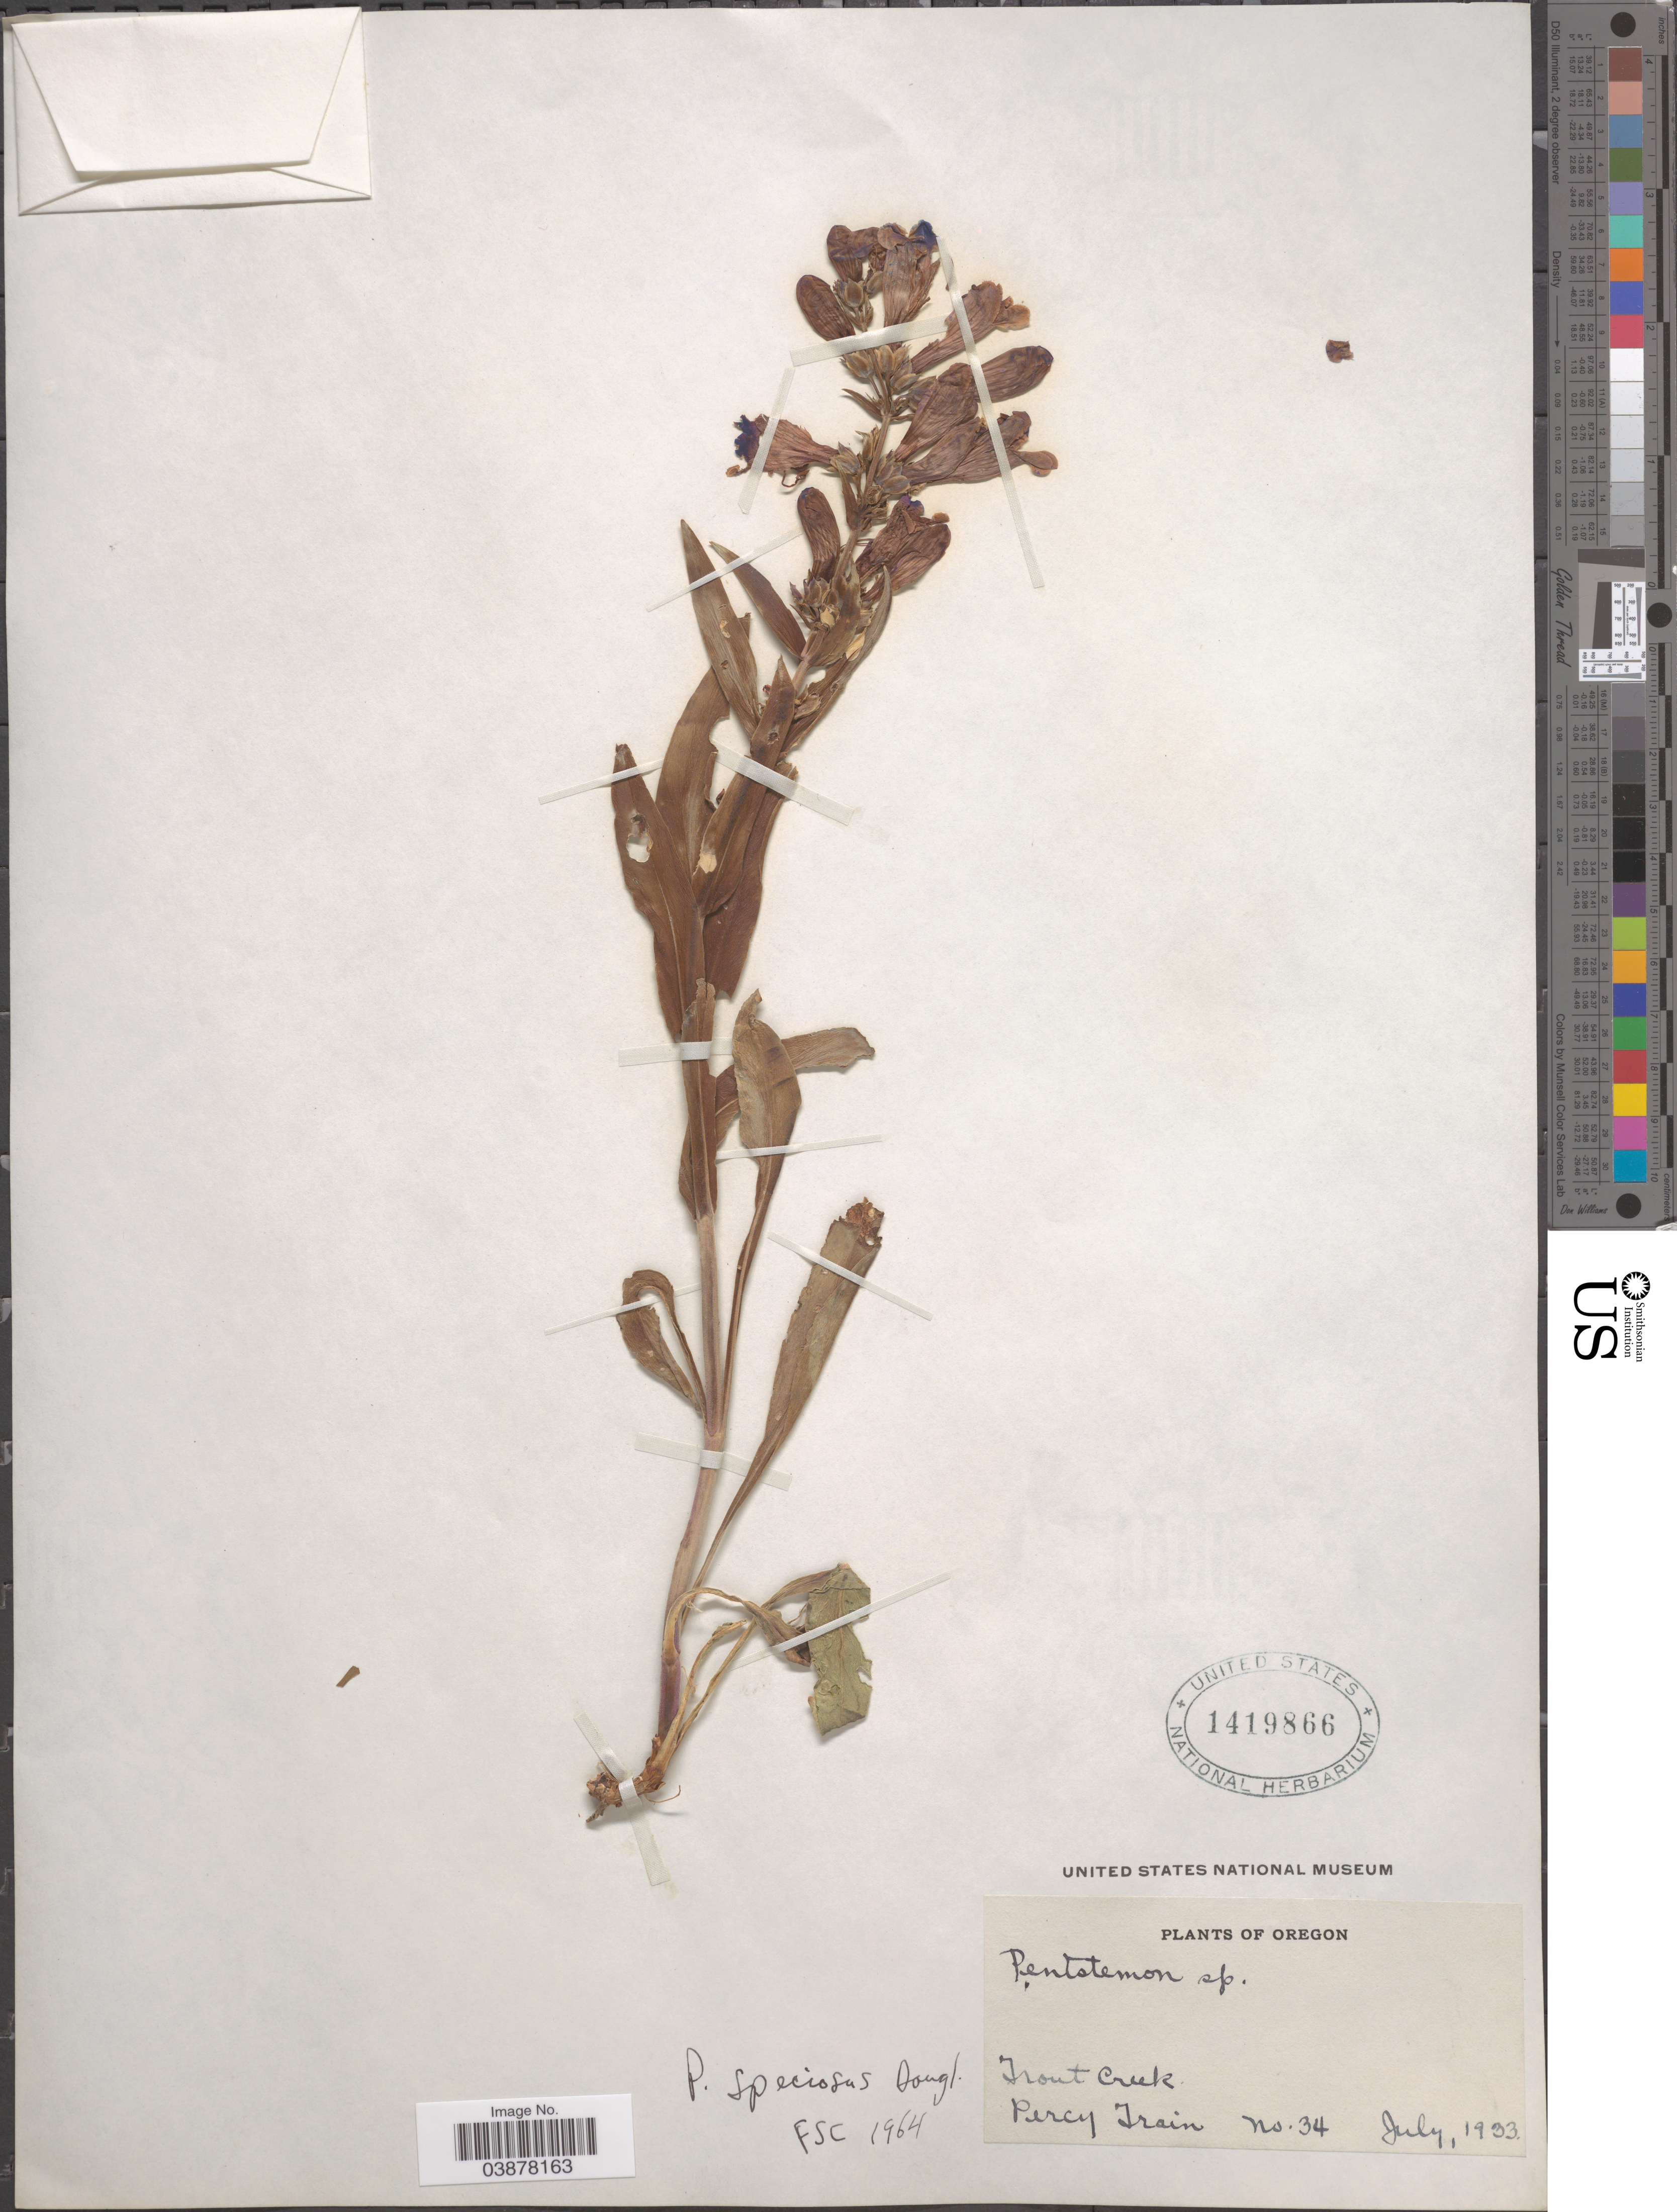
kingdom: Plantae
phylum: Tracheophyta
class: Magnoliopsida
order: Lamiales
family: Plantaginaceae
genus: Penstemon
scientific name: Penstemon speciosus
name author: Douglas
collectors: P. Train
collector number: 34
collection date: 1933-07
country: United States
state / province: Oregon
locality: Trout Creek.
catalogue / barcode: US 1419866